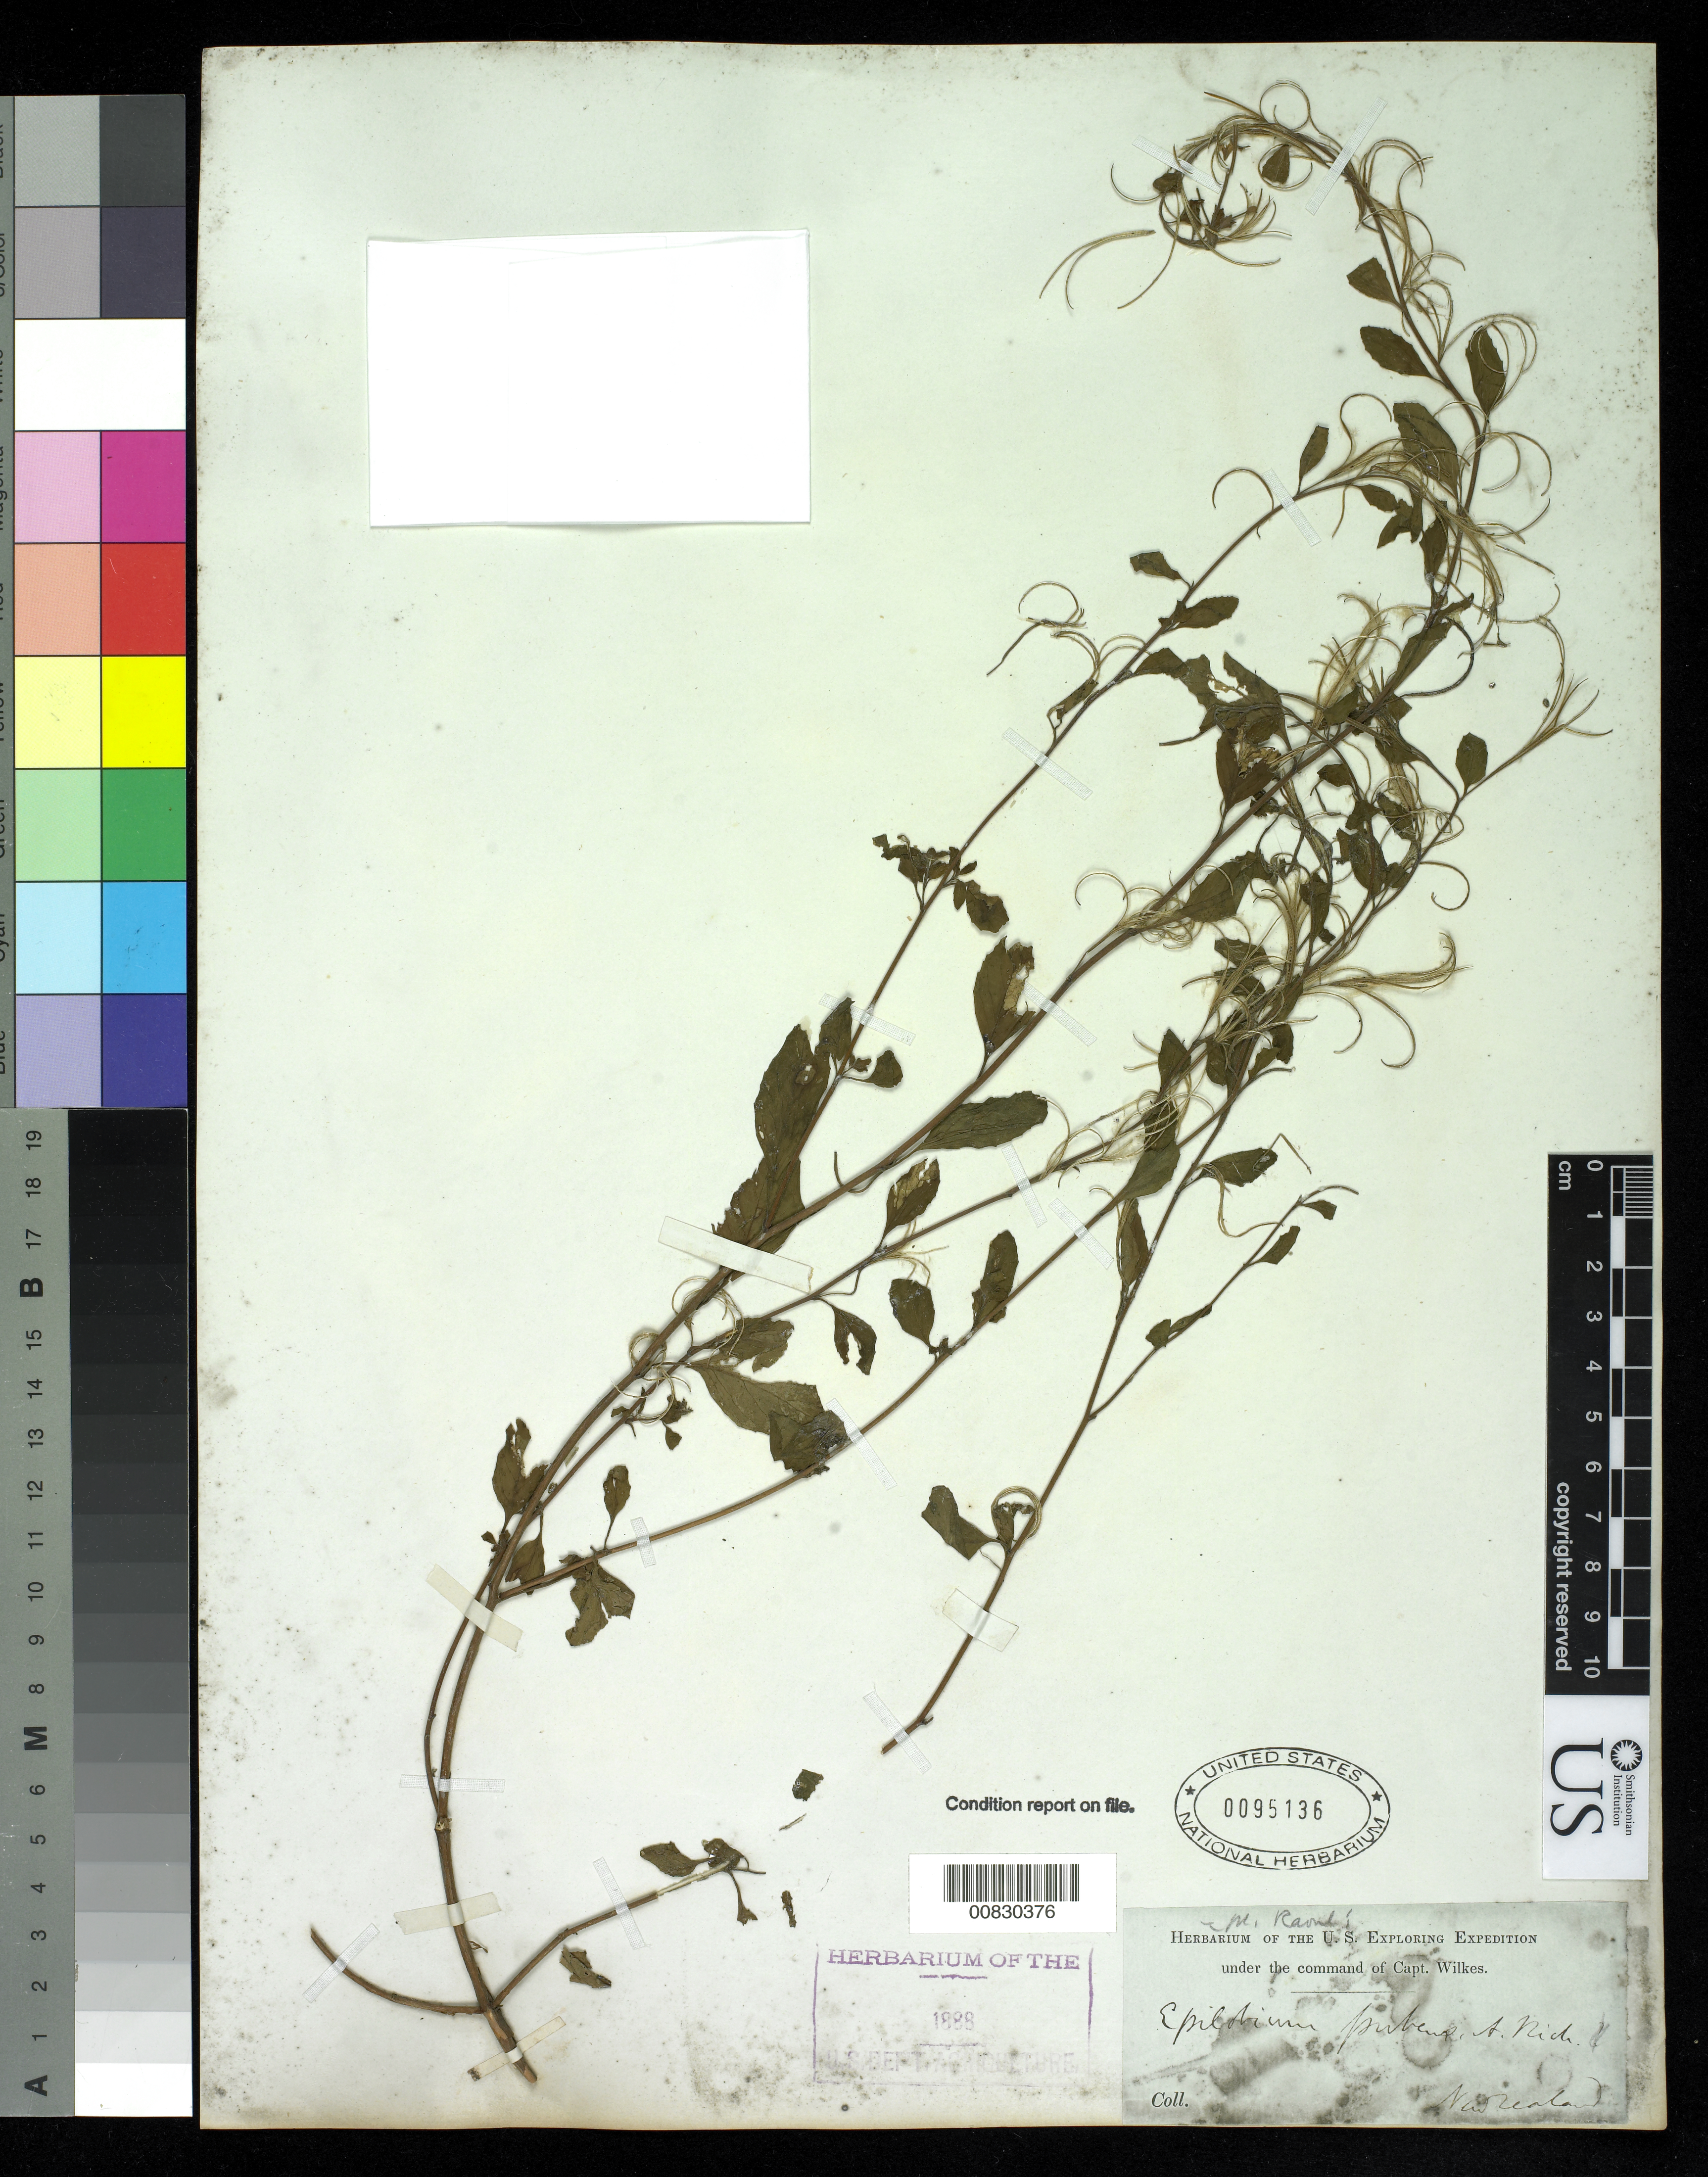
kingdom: Plantae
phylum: Tracheophyta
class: Magnoliopsida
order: Myrtales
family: Onagraceae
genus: Epilobium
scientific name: Epilobium pubens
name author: A. Rich.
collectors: Wilkes Explor. Exped.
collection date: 1838/1842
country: New Zealand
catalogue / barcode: US 95136